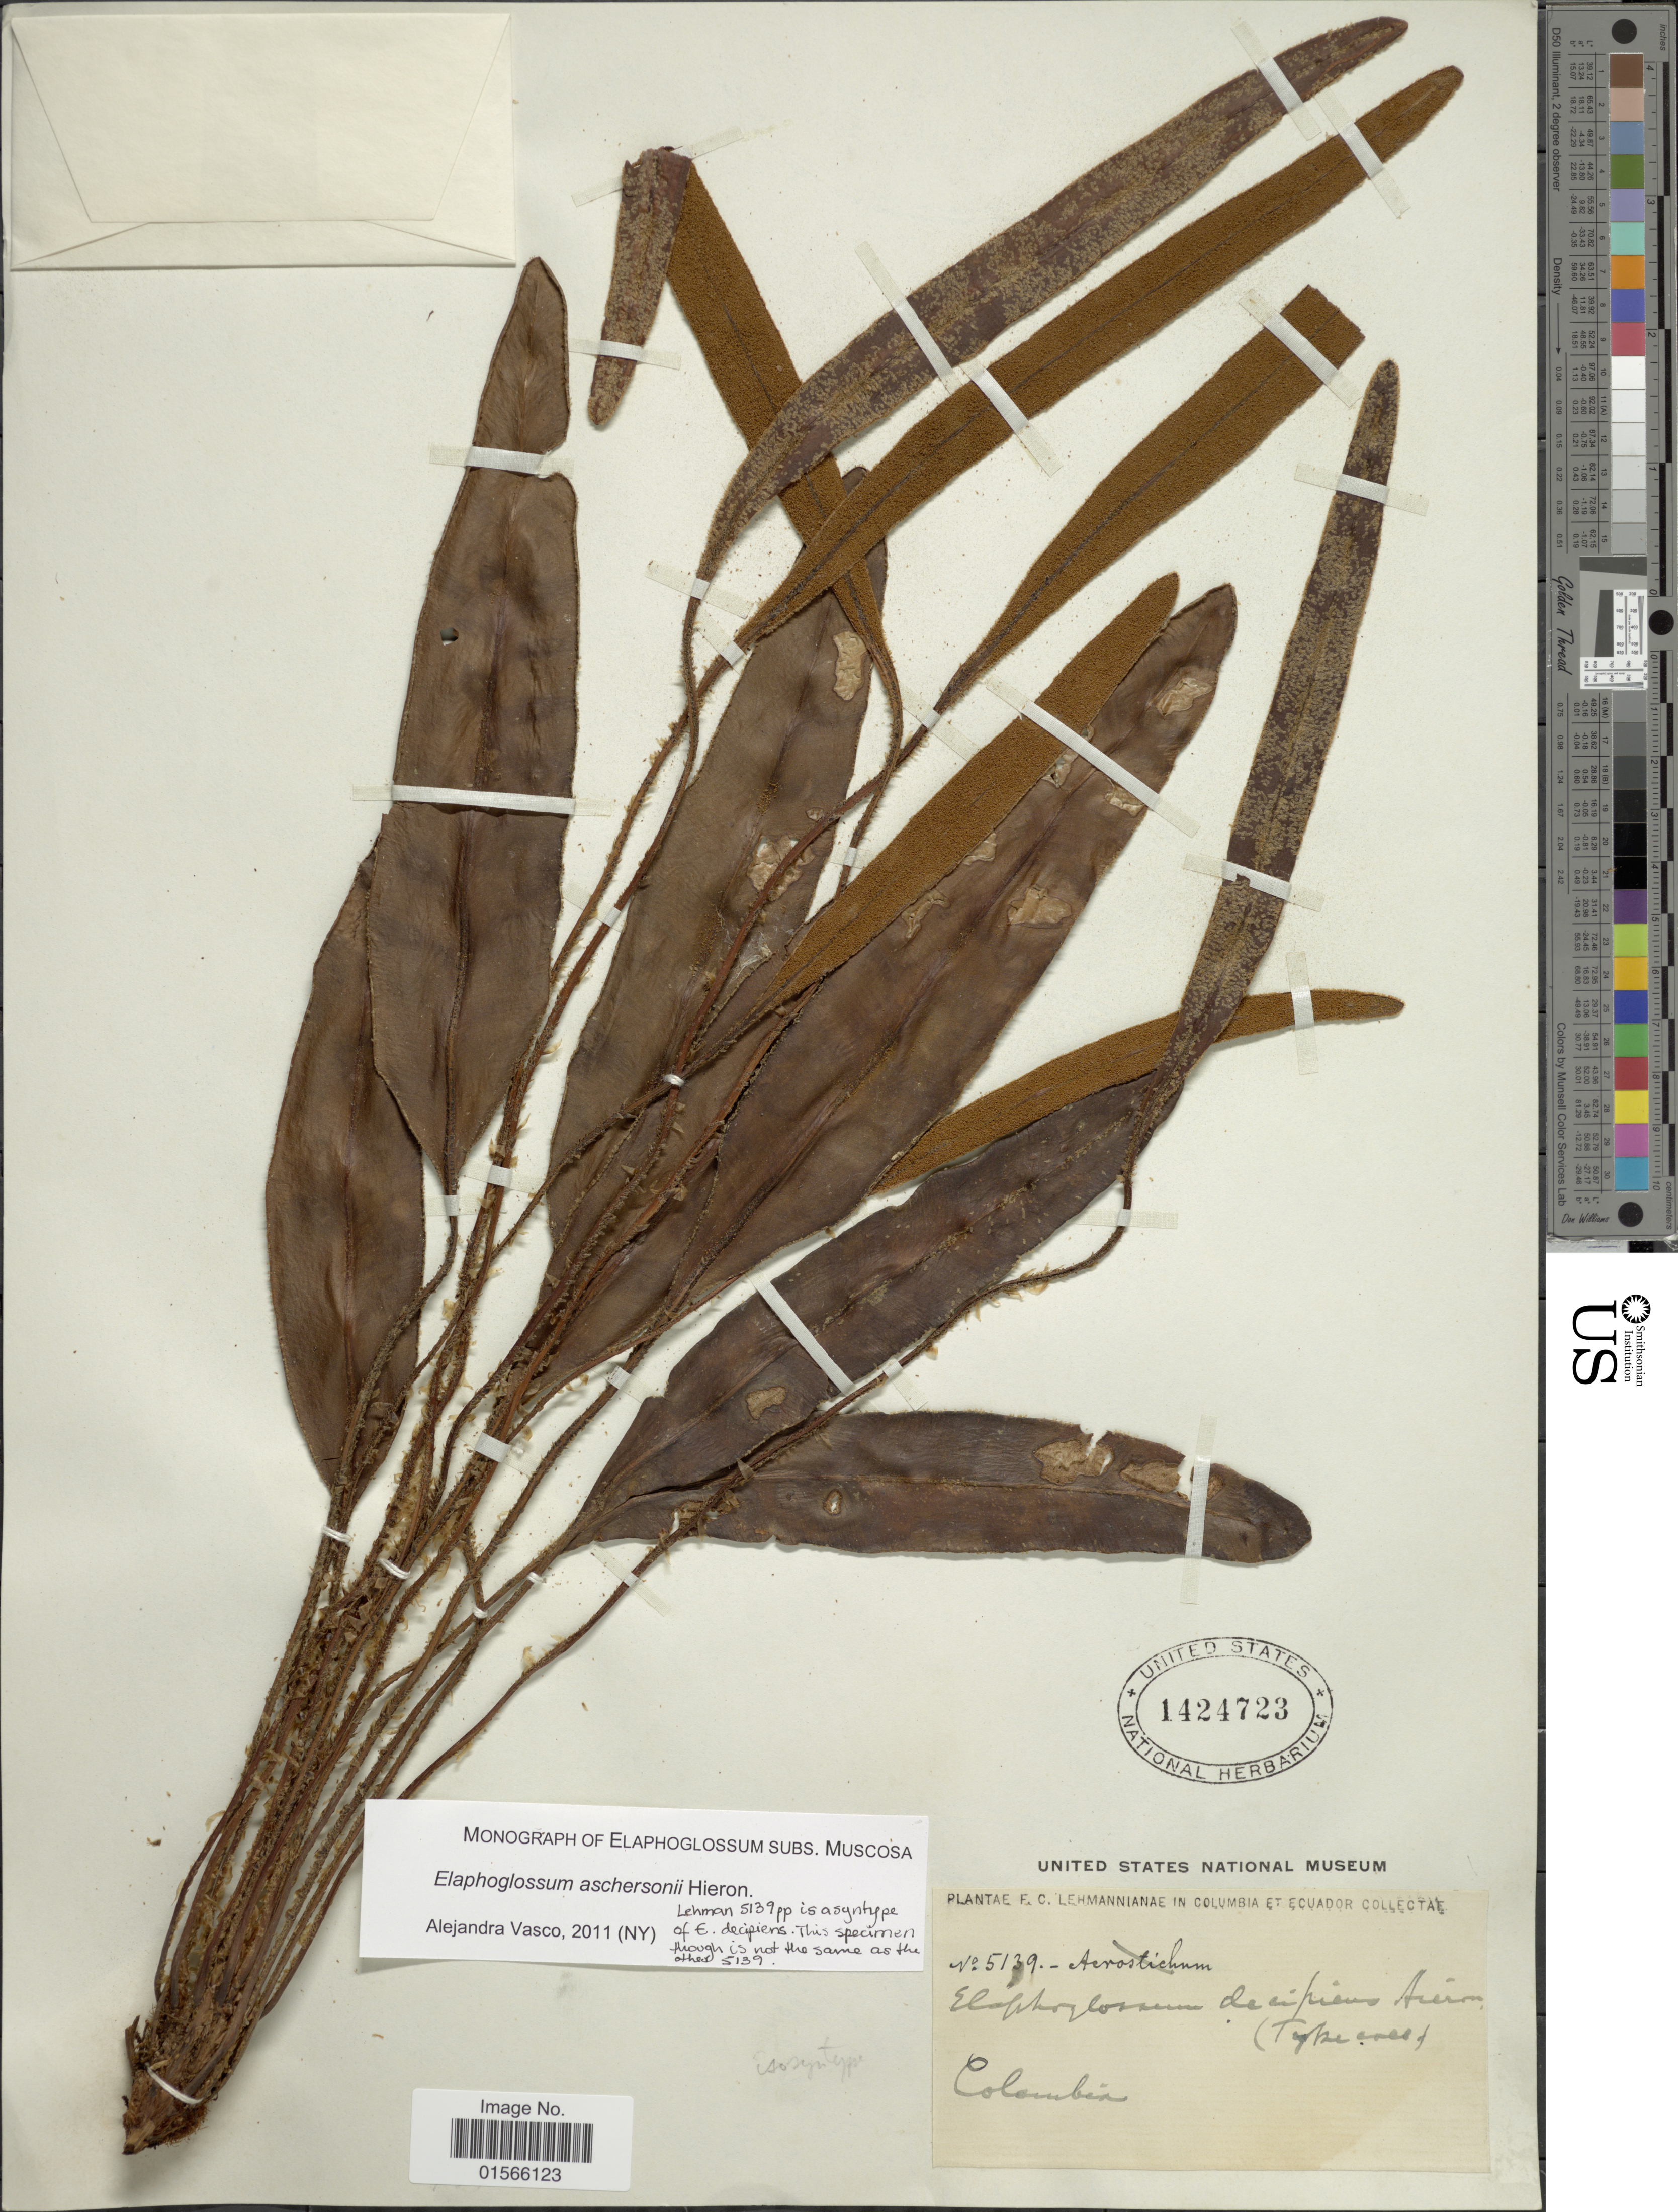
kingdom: Plantae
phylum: Tracheophyta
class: Polypodiopsida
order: Polypodiales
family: Dryopteridaceae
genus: Elaphoglossum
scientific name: Elaphoglossum aschersonii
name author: Hieron.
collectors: F. C. Lehmann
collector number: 5139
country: Colombia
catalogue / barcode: US 1424723